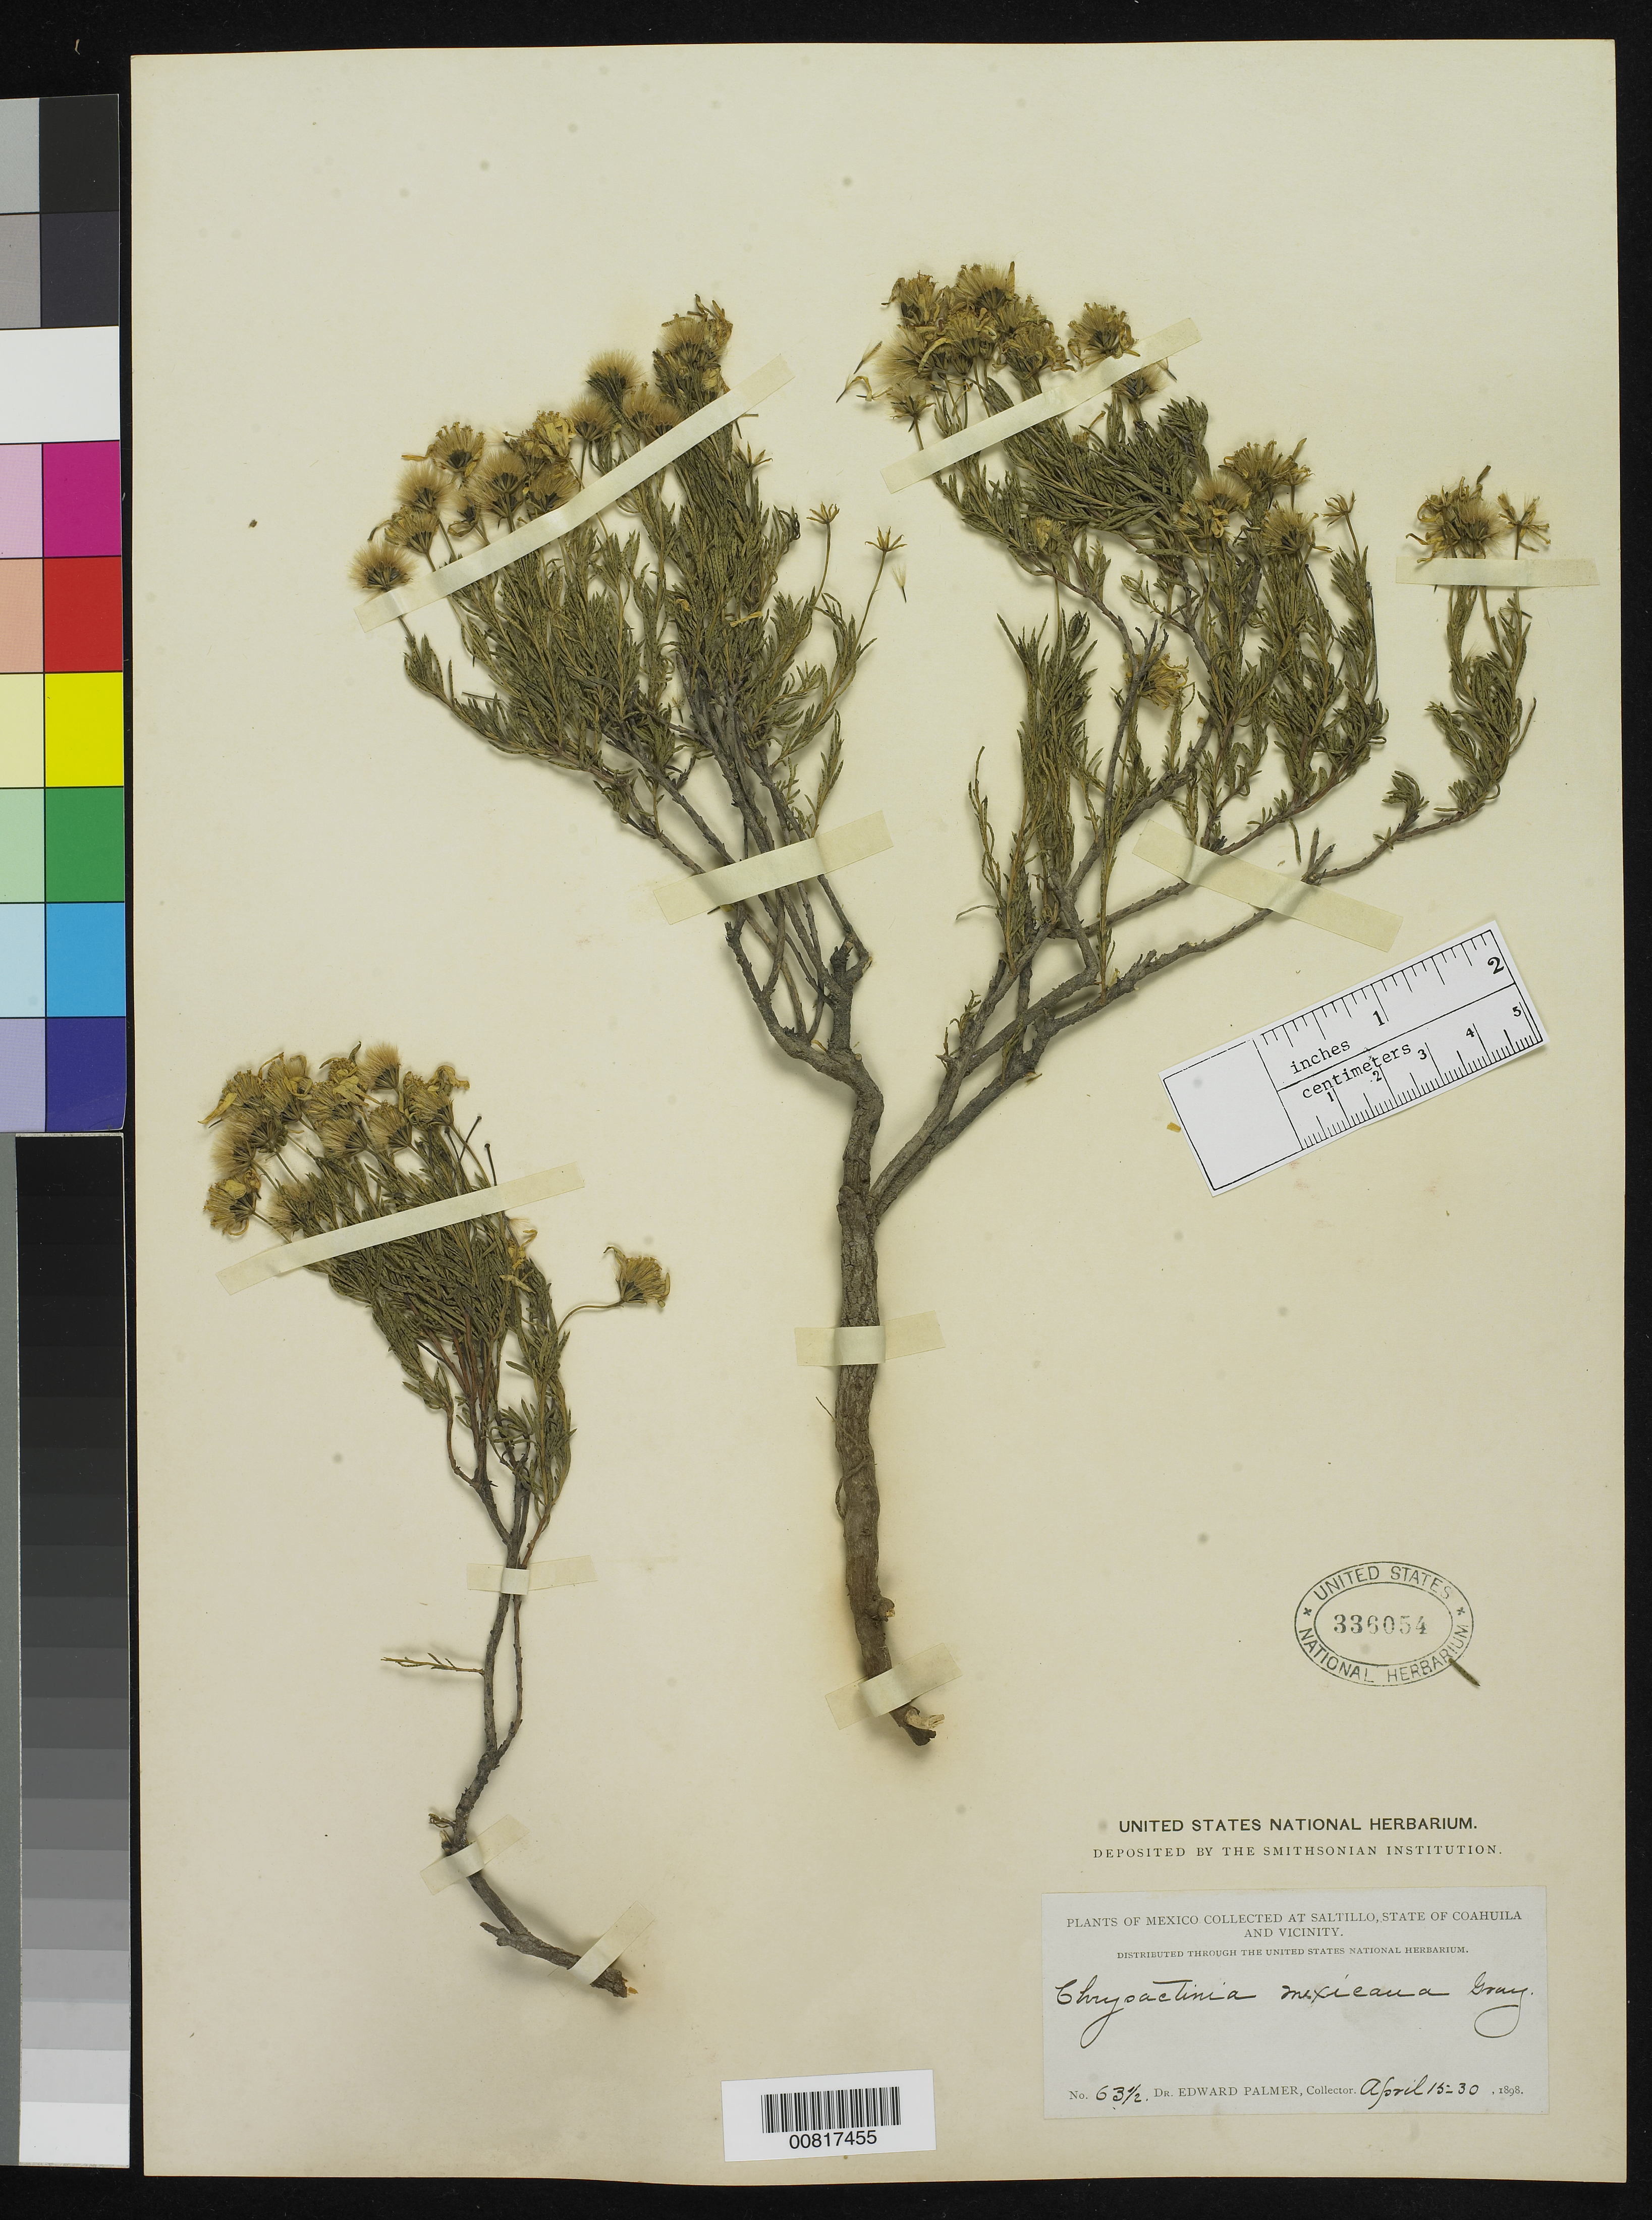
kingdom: Plantae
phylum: Tracheophyta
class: Magnoliopsida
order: Asterales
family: Asteraceae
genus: Chrysactinia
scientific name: Chrysactinia mexicana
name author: A. Gray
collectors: E. Palmer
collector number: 63½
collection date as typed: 15 Apr 1898 to 30 Apr 1898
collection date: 1898-04-15/1898-04-30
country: Mexico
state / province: Coahuila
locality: Saltillo, Coahuila and vicinity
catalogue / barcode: US 336054